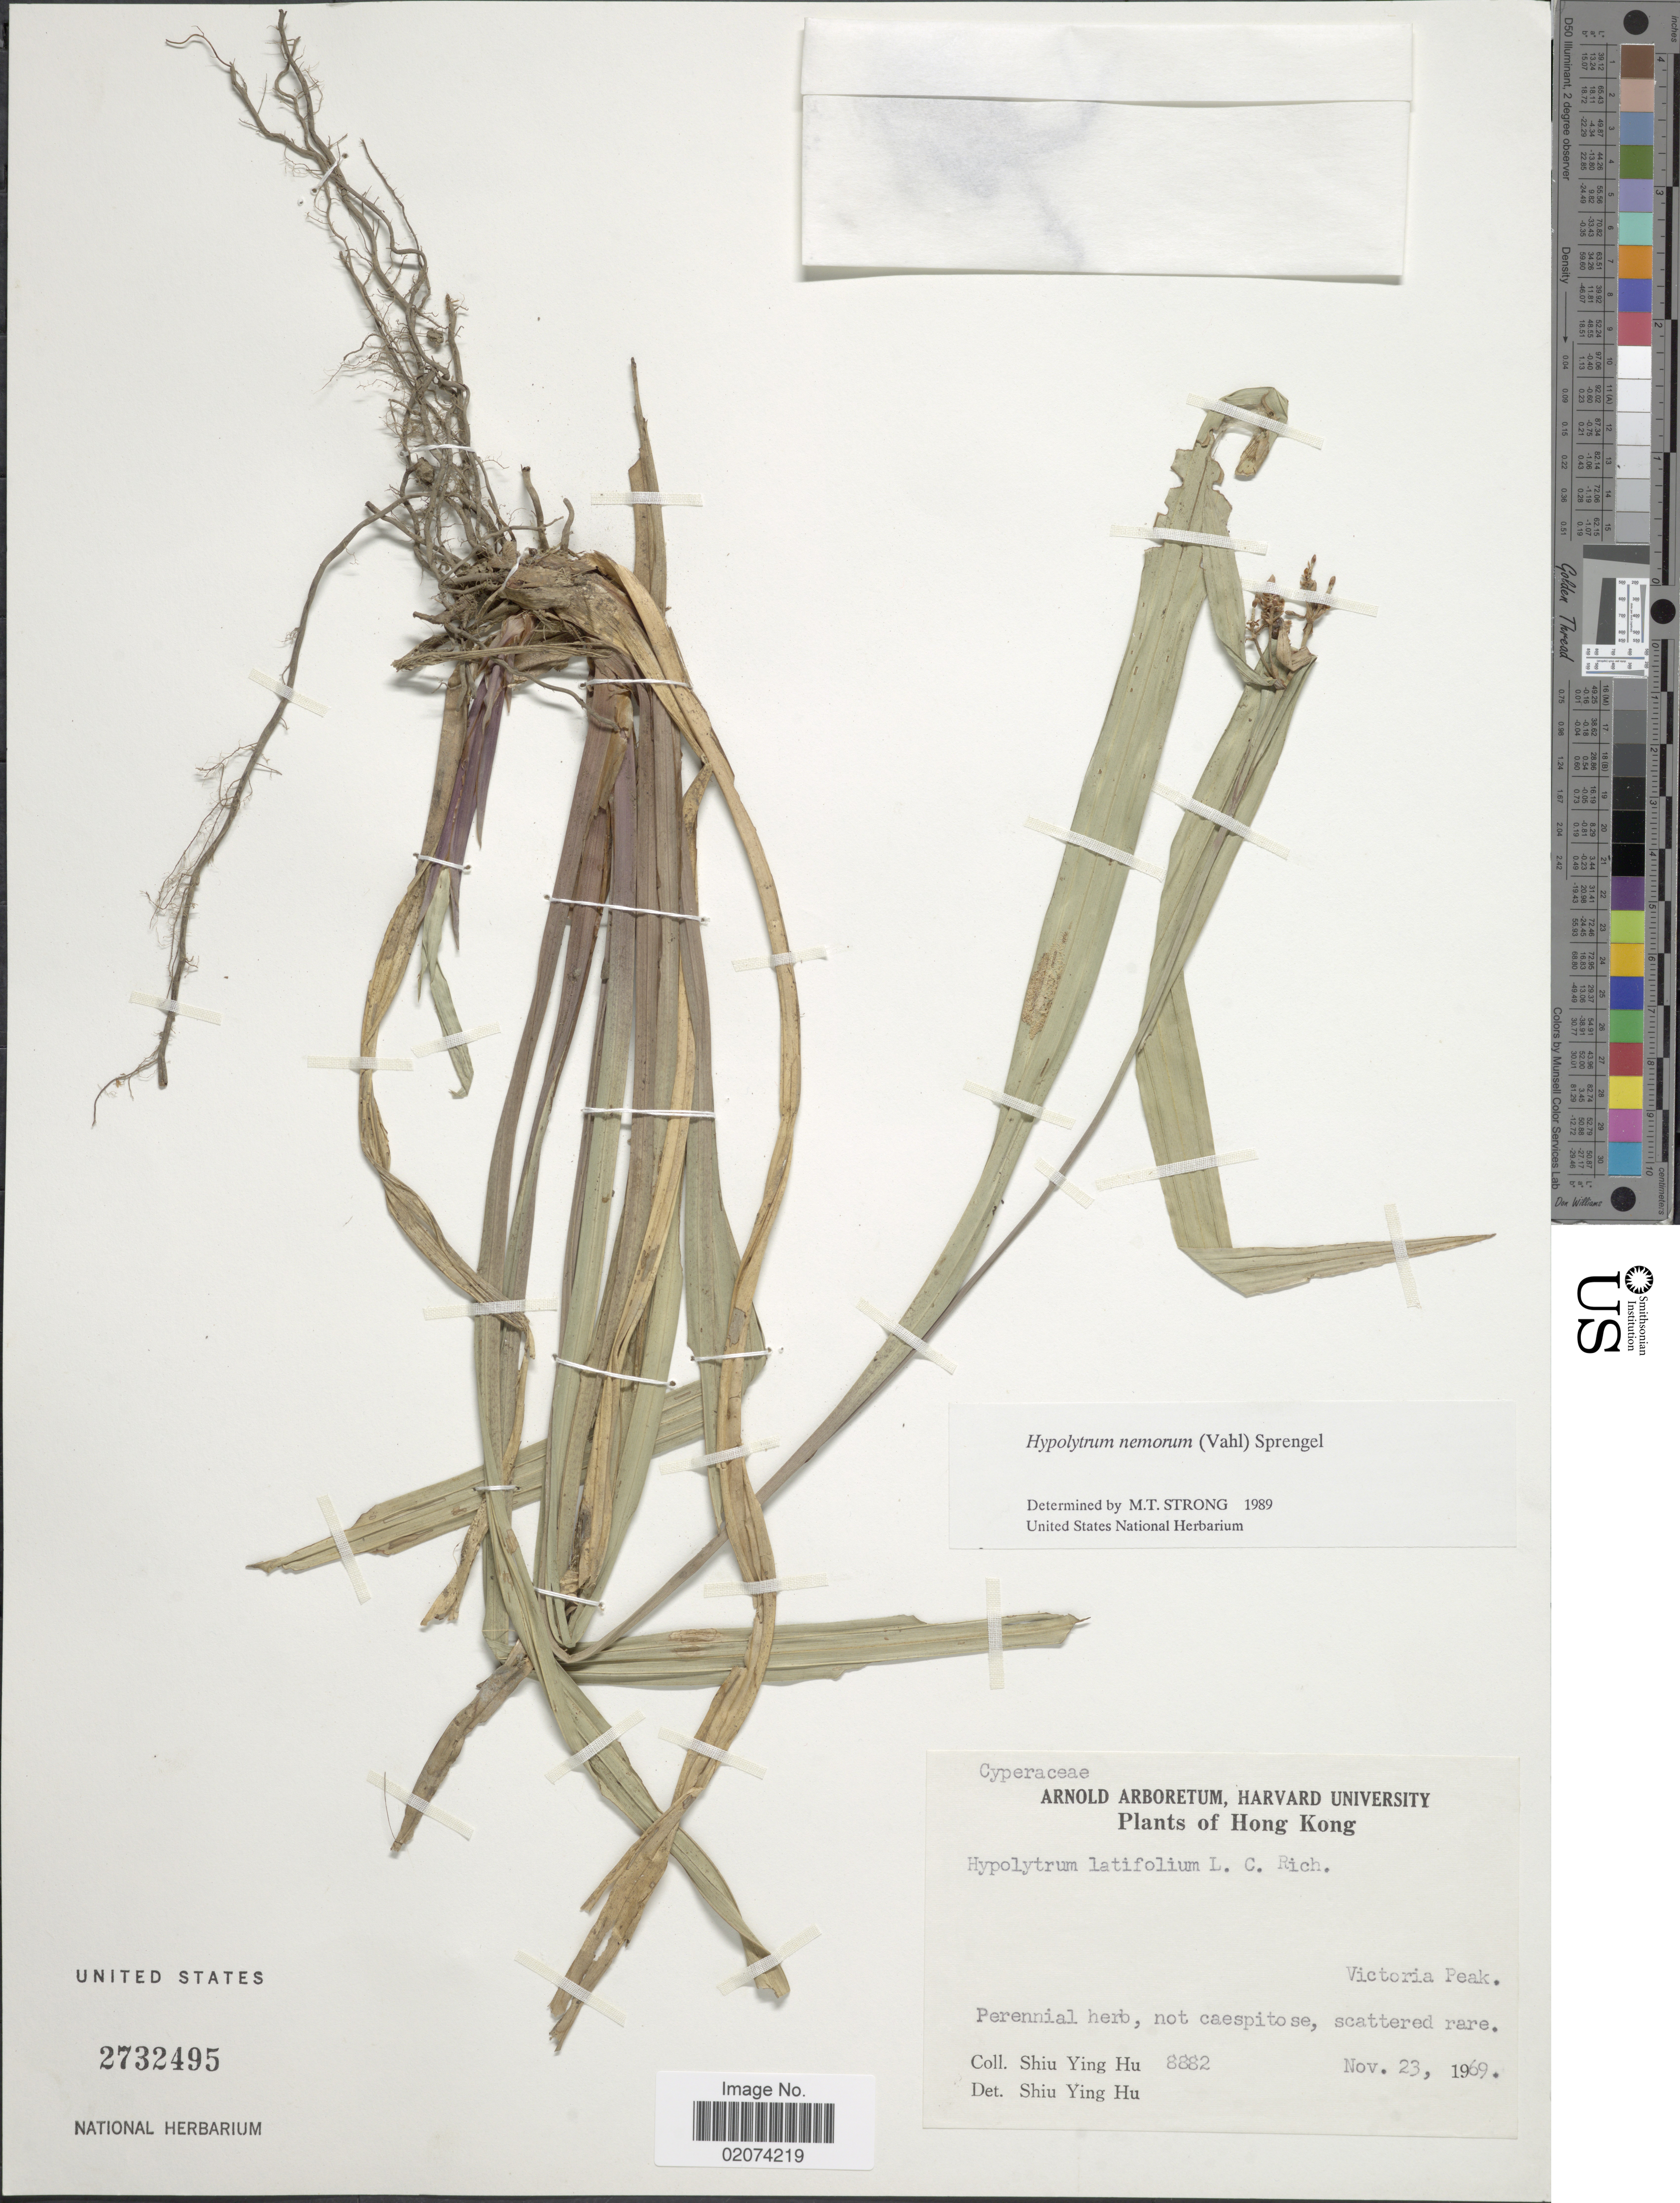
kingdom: Plantae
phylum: Tracheophyta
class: Liliopsida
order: Poales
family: Cyperaceae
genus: Hypolytrum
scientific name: Hypolytrum nemorum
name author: (Vahl) Spreng.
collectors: S. Y. Hu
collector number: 8882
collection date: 1969-11-23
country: China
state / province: Hong Kong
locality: Victoria Peak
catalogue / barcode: US 2732495